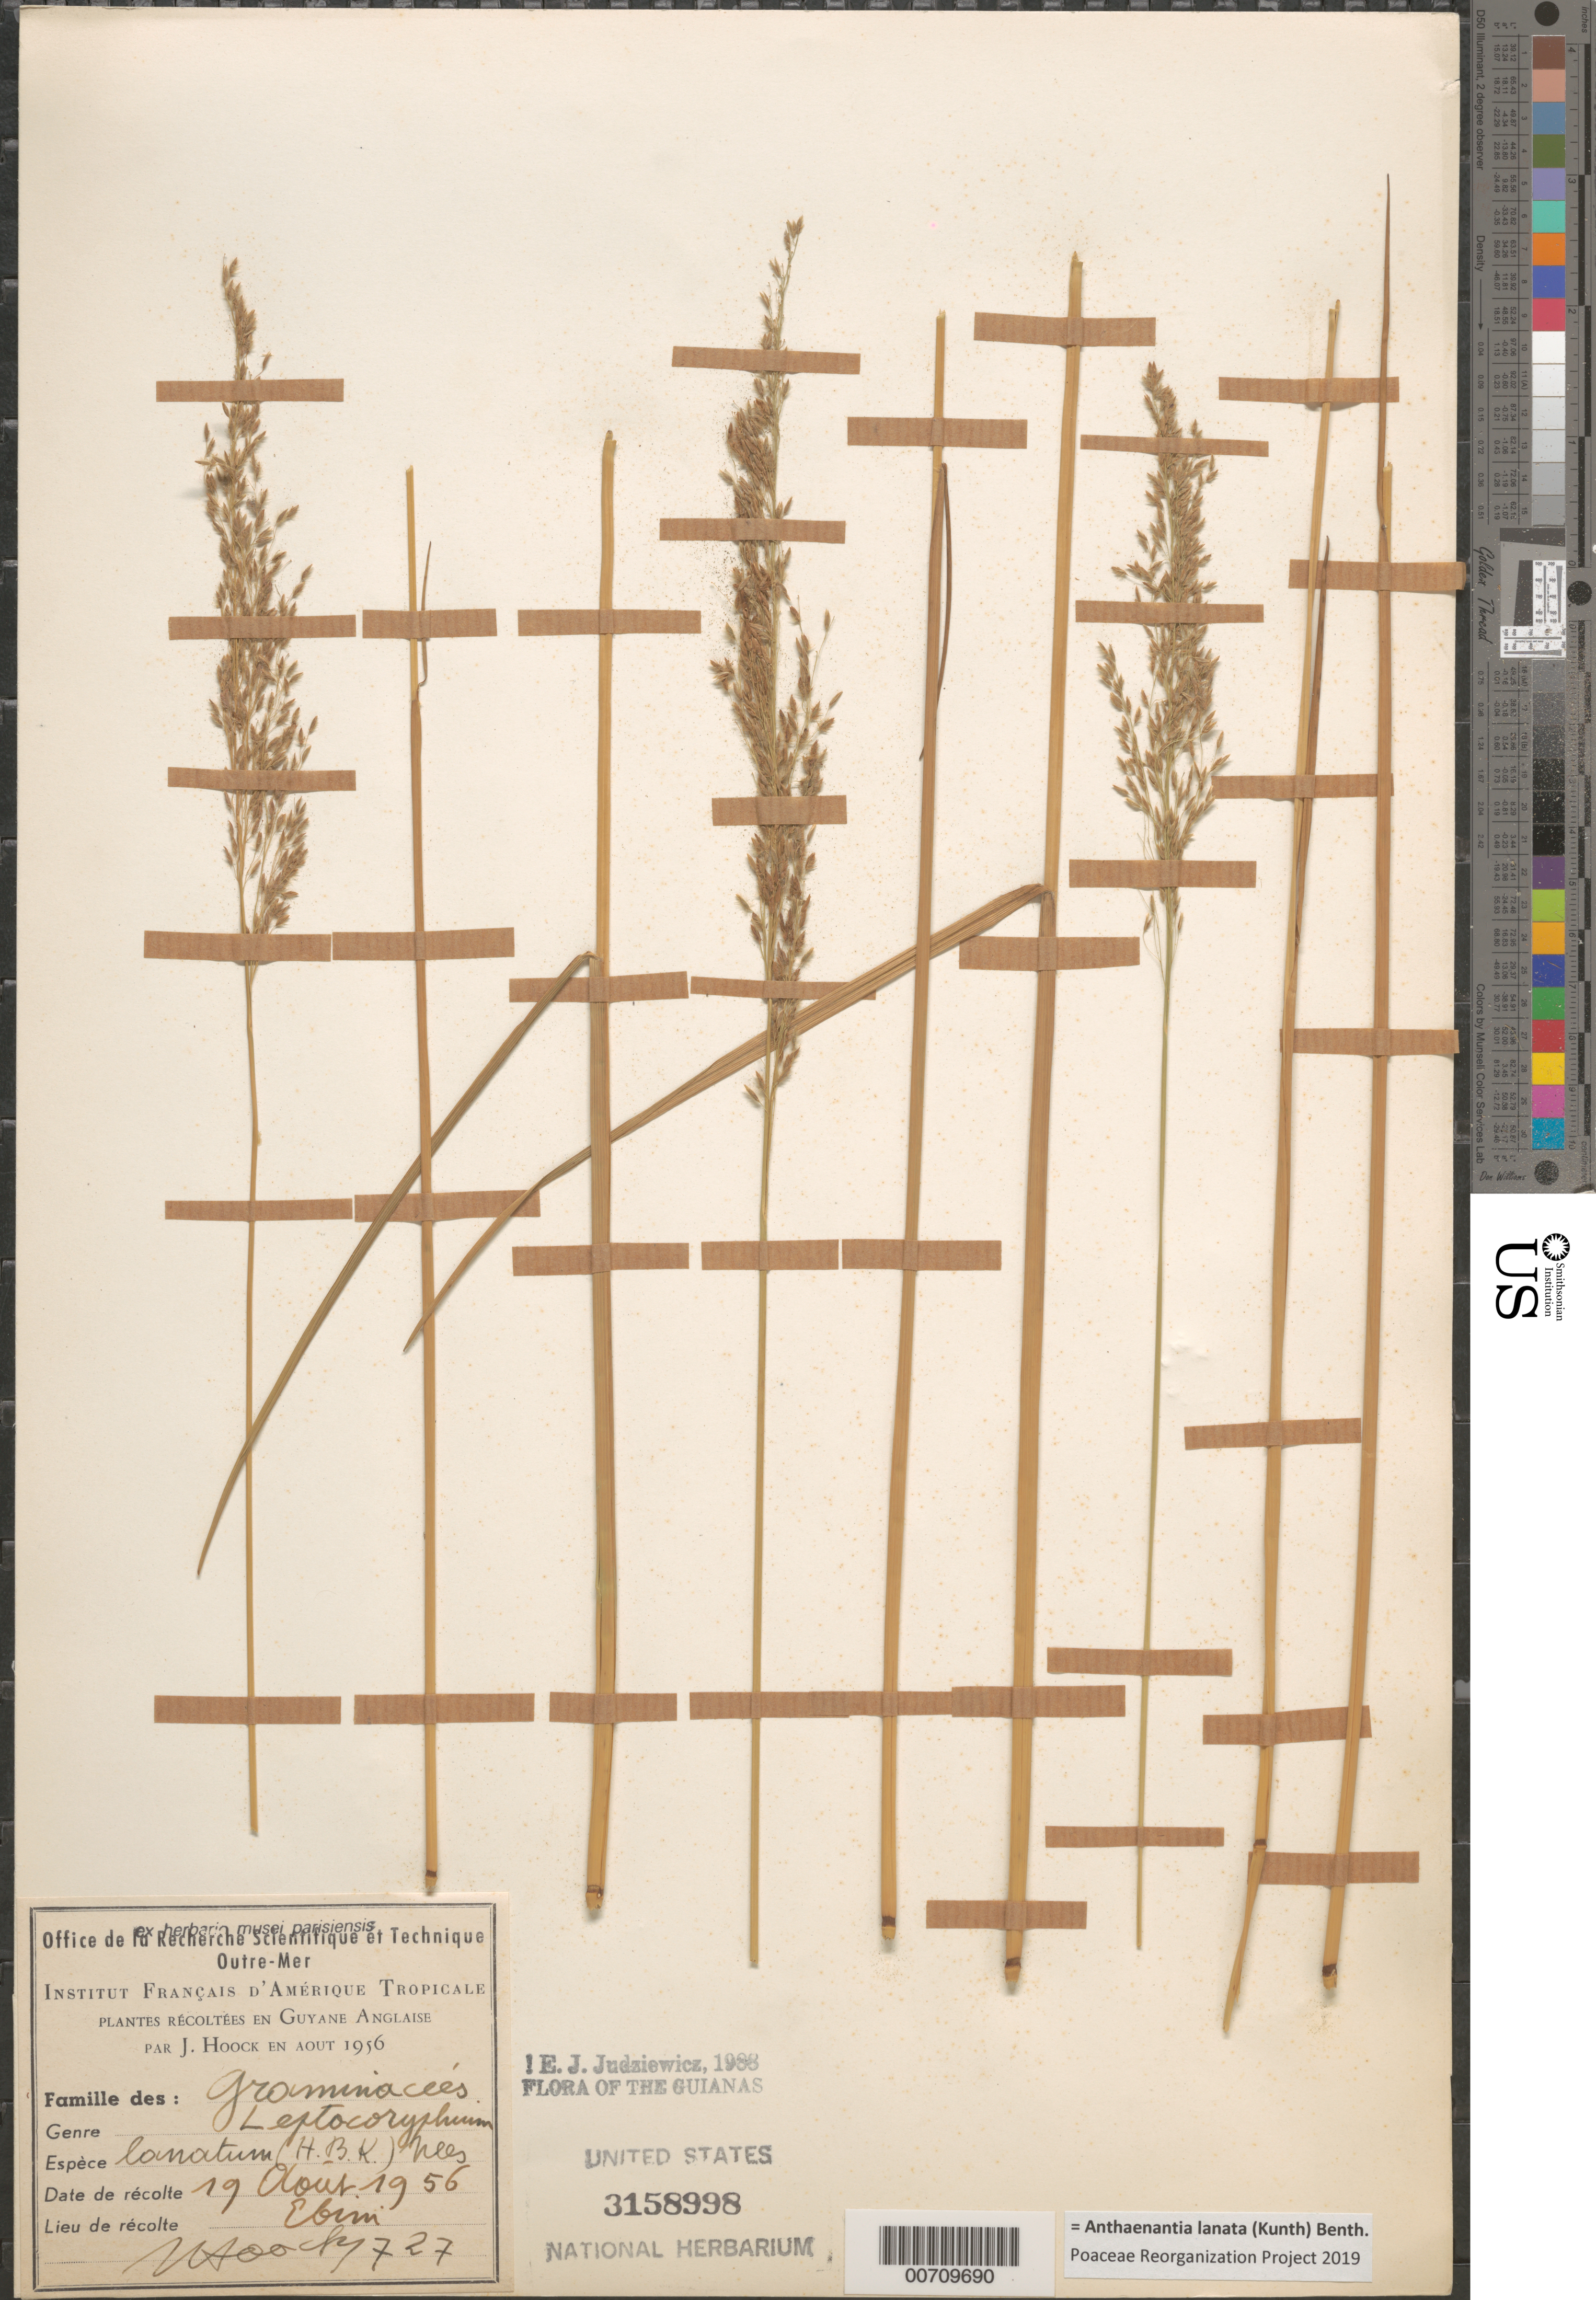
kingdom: Plantae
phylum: Tracheophyta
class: Liliopsida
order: Poales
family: Poaceae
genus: Anthaenantia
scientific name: Anthaenantia lanata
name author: (Kunth) Benth.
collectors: J. Hoock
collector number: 727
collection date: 1956-08-19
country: Guyana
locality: Guyane Anglaise. Ebini.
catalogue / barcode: US 3158998